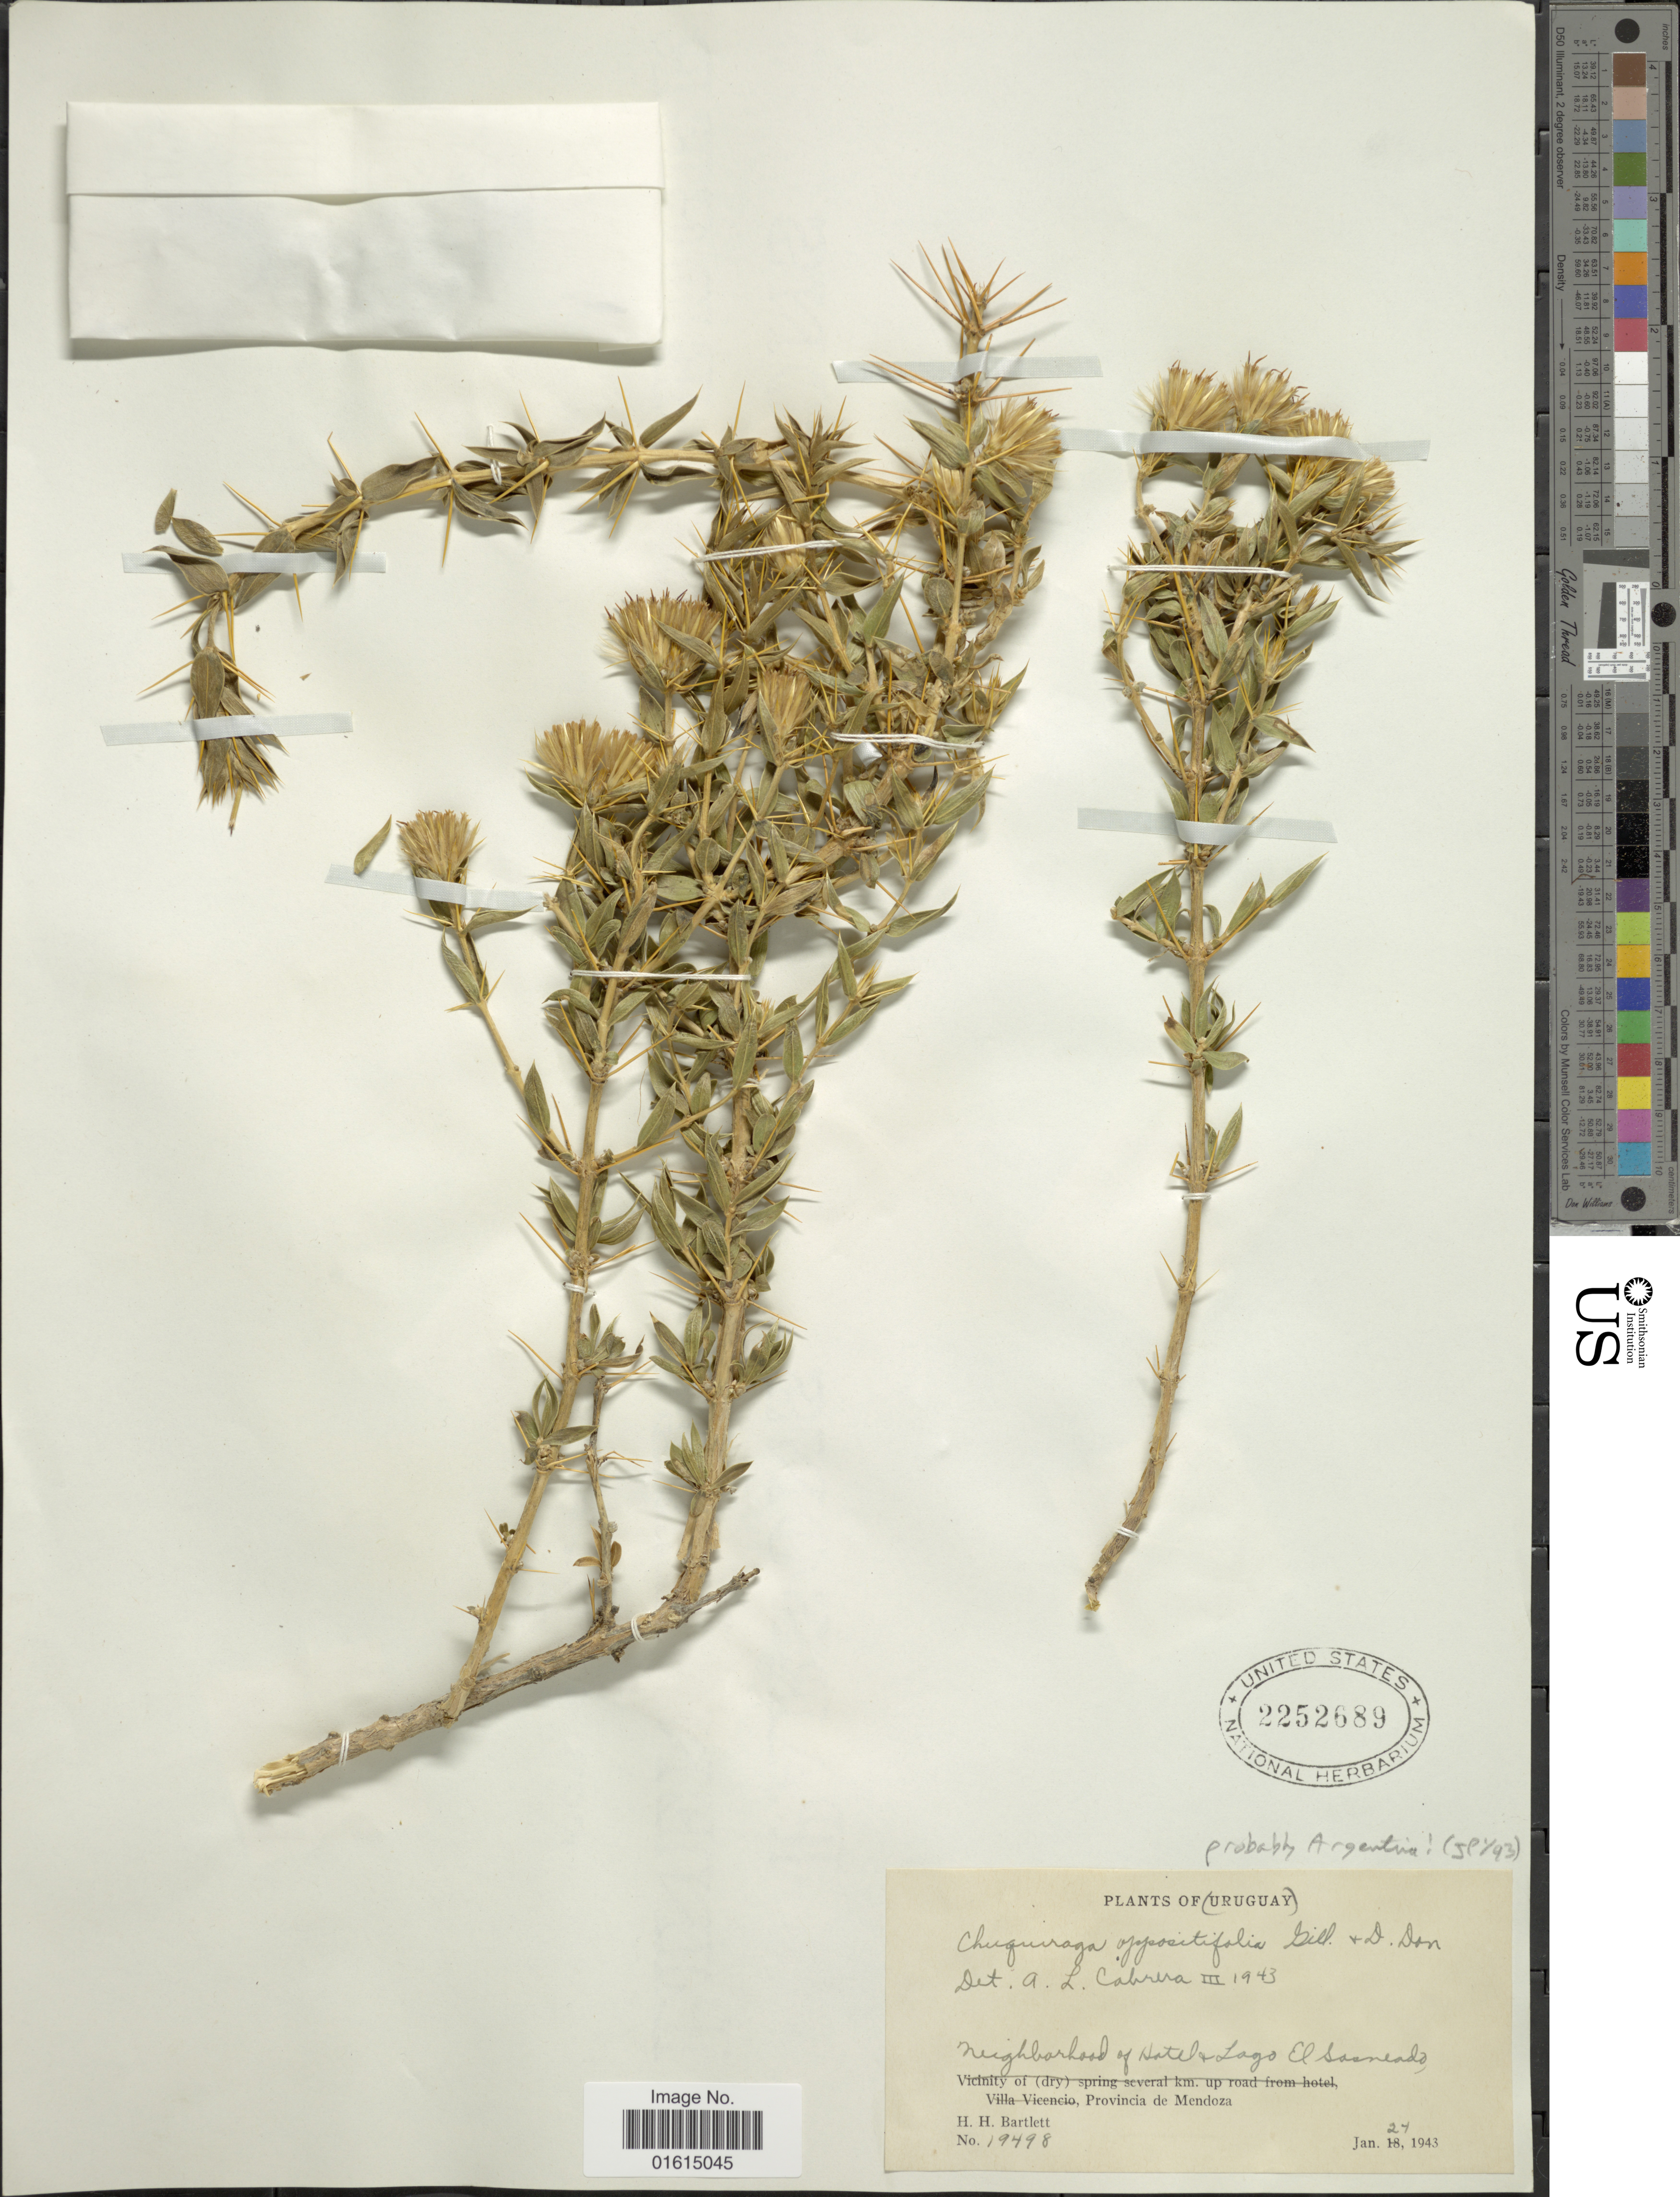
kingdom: Plantae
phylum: Tracheophyta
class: Magnoliopsida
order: Asterales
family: Asteraceae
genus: Chuquiraga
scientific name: Chuquiraga oppositifolia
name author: D. Don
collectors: H. H. Bartlett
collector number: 19498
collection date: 1943-01-24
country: Argentina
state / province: Mendoza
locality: Neighbourhood of Hotel + Lago El Sosneado, Provincia de Mendoza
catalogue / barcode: US 2252689